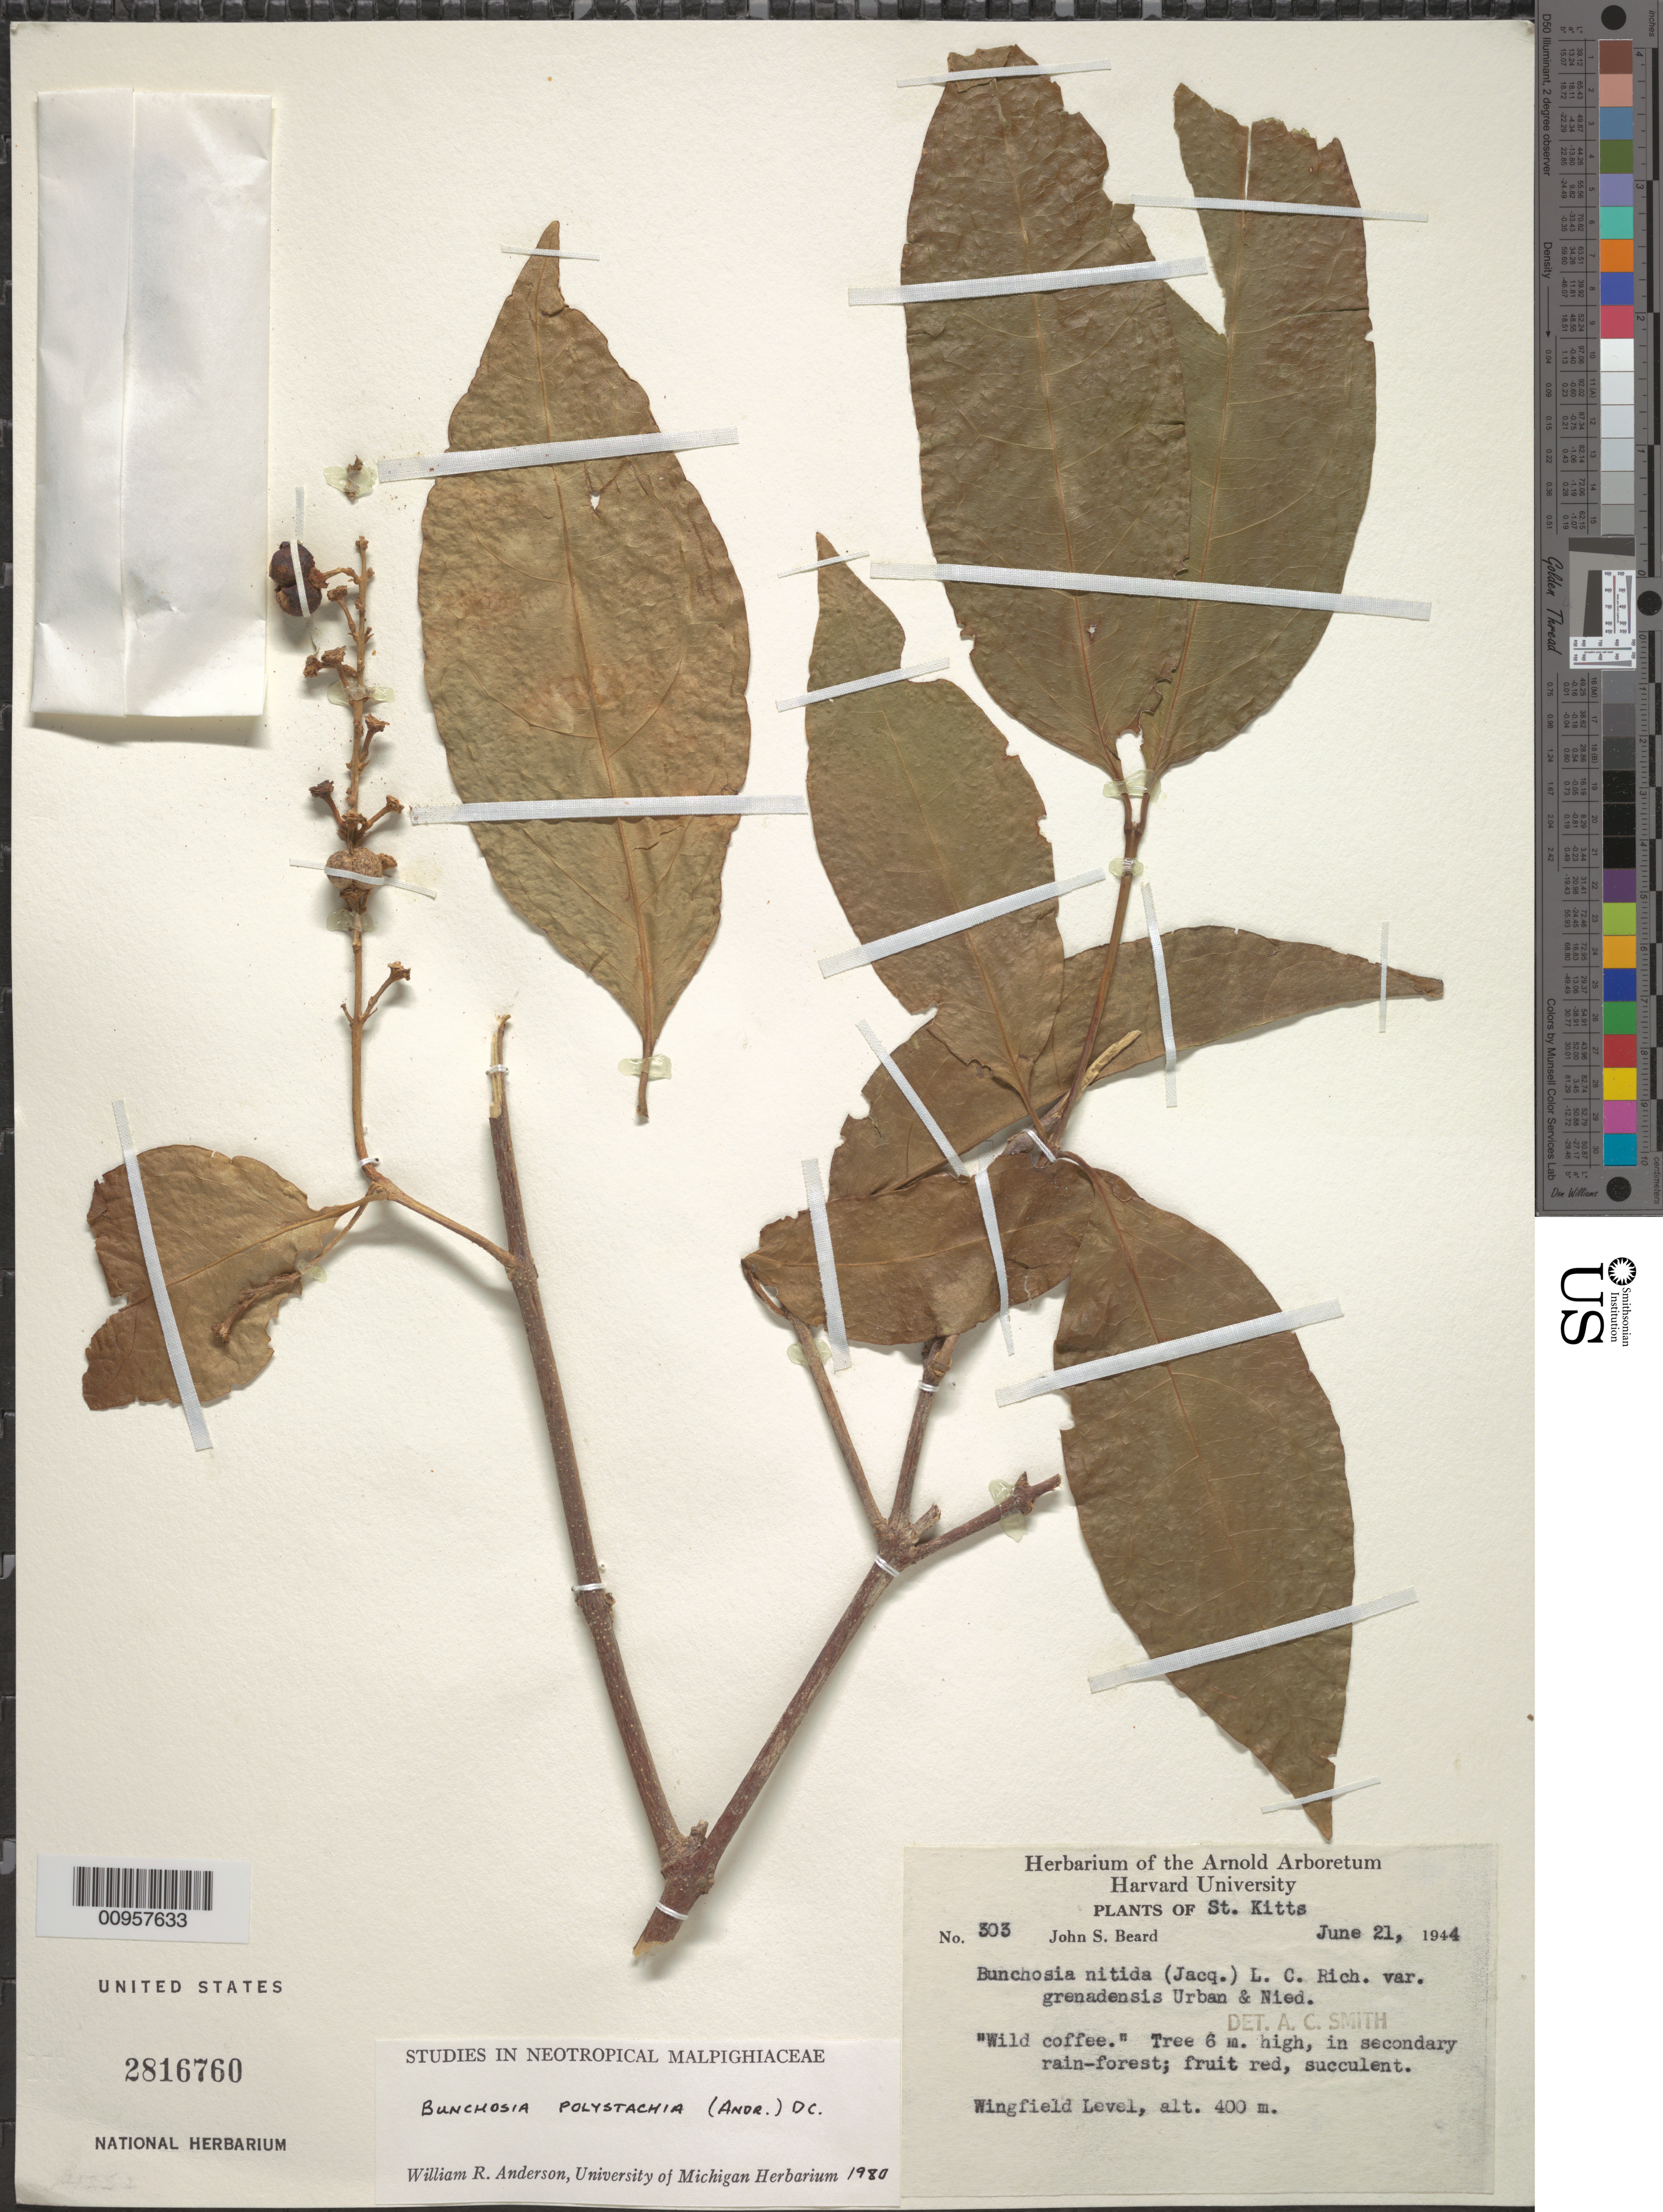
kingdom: Plantae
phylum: Tracheophyta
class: Magnoliopsida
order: Malpighiales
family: Malpighiaceae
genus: Bunchosia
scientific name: Bunchosia polystachya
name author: (Andrews) DC.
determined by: Anderson, W. R., (MICH), University of Michigan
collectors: J. Beard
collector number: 303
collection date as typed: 21 Jun 1944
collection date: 1944-06-21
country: St. Christopher-Nevis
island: St. Christopher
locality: Wingfield Level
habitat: In secondary rainforest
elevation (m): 400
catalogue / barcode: US 2816760